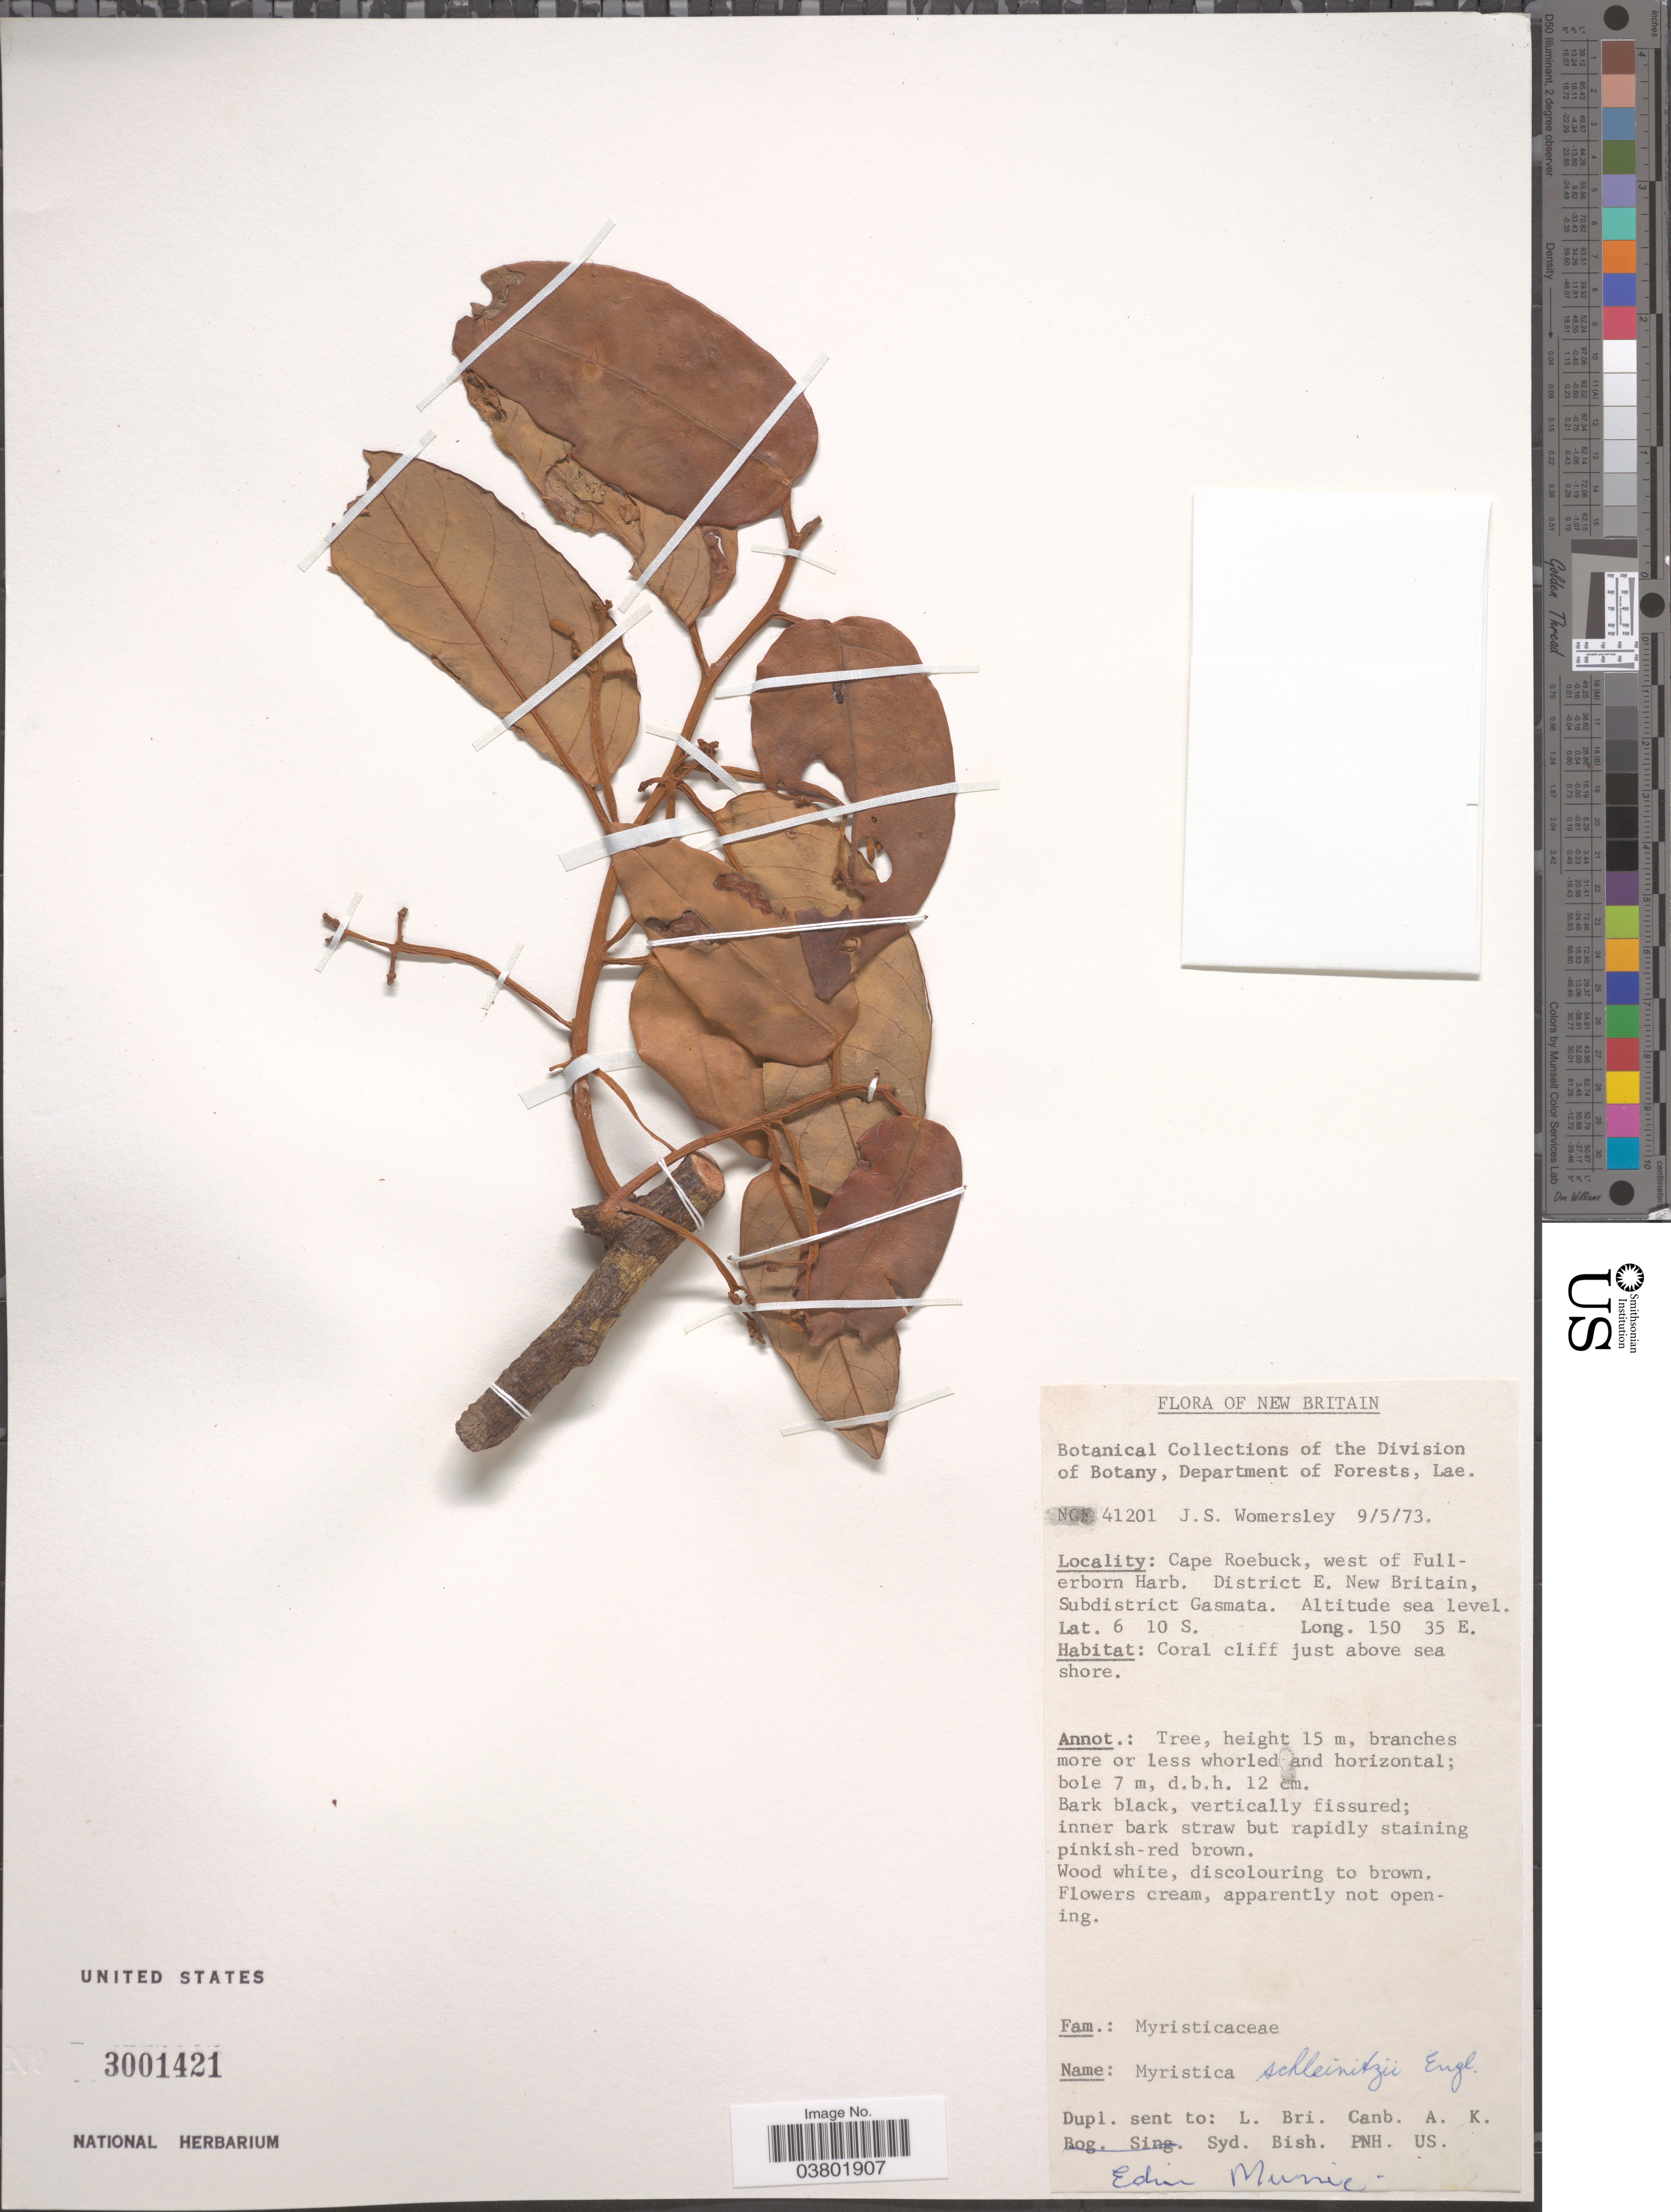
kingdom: Plantae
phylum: Tracheophyta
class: Magnoliopsida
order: Magnoliales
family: Myristicaceae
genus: Myristica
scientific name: Myristica schleinitzi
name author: Engl.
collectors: J. S. Womersley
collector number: NGF41201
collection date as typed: Transcribed d/m/y: 9/5/73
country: Papua New Guinea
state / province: East New Britain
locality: New Britain. Cape Roebuck, west of Fullerborn Harb. District E. New Britain, Subdistrict Gasmata.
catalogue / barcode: US 3001421